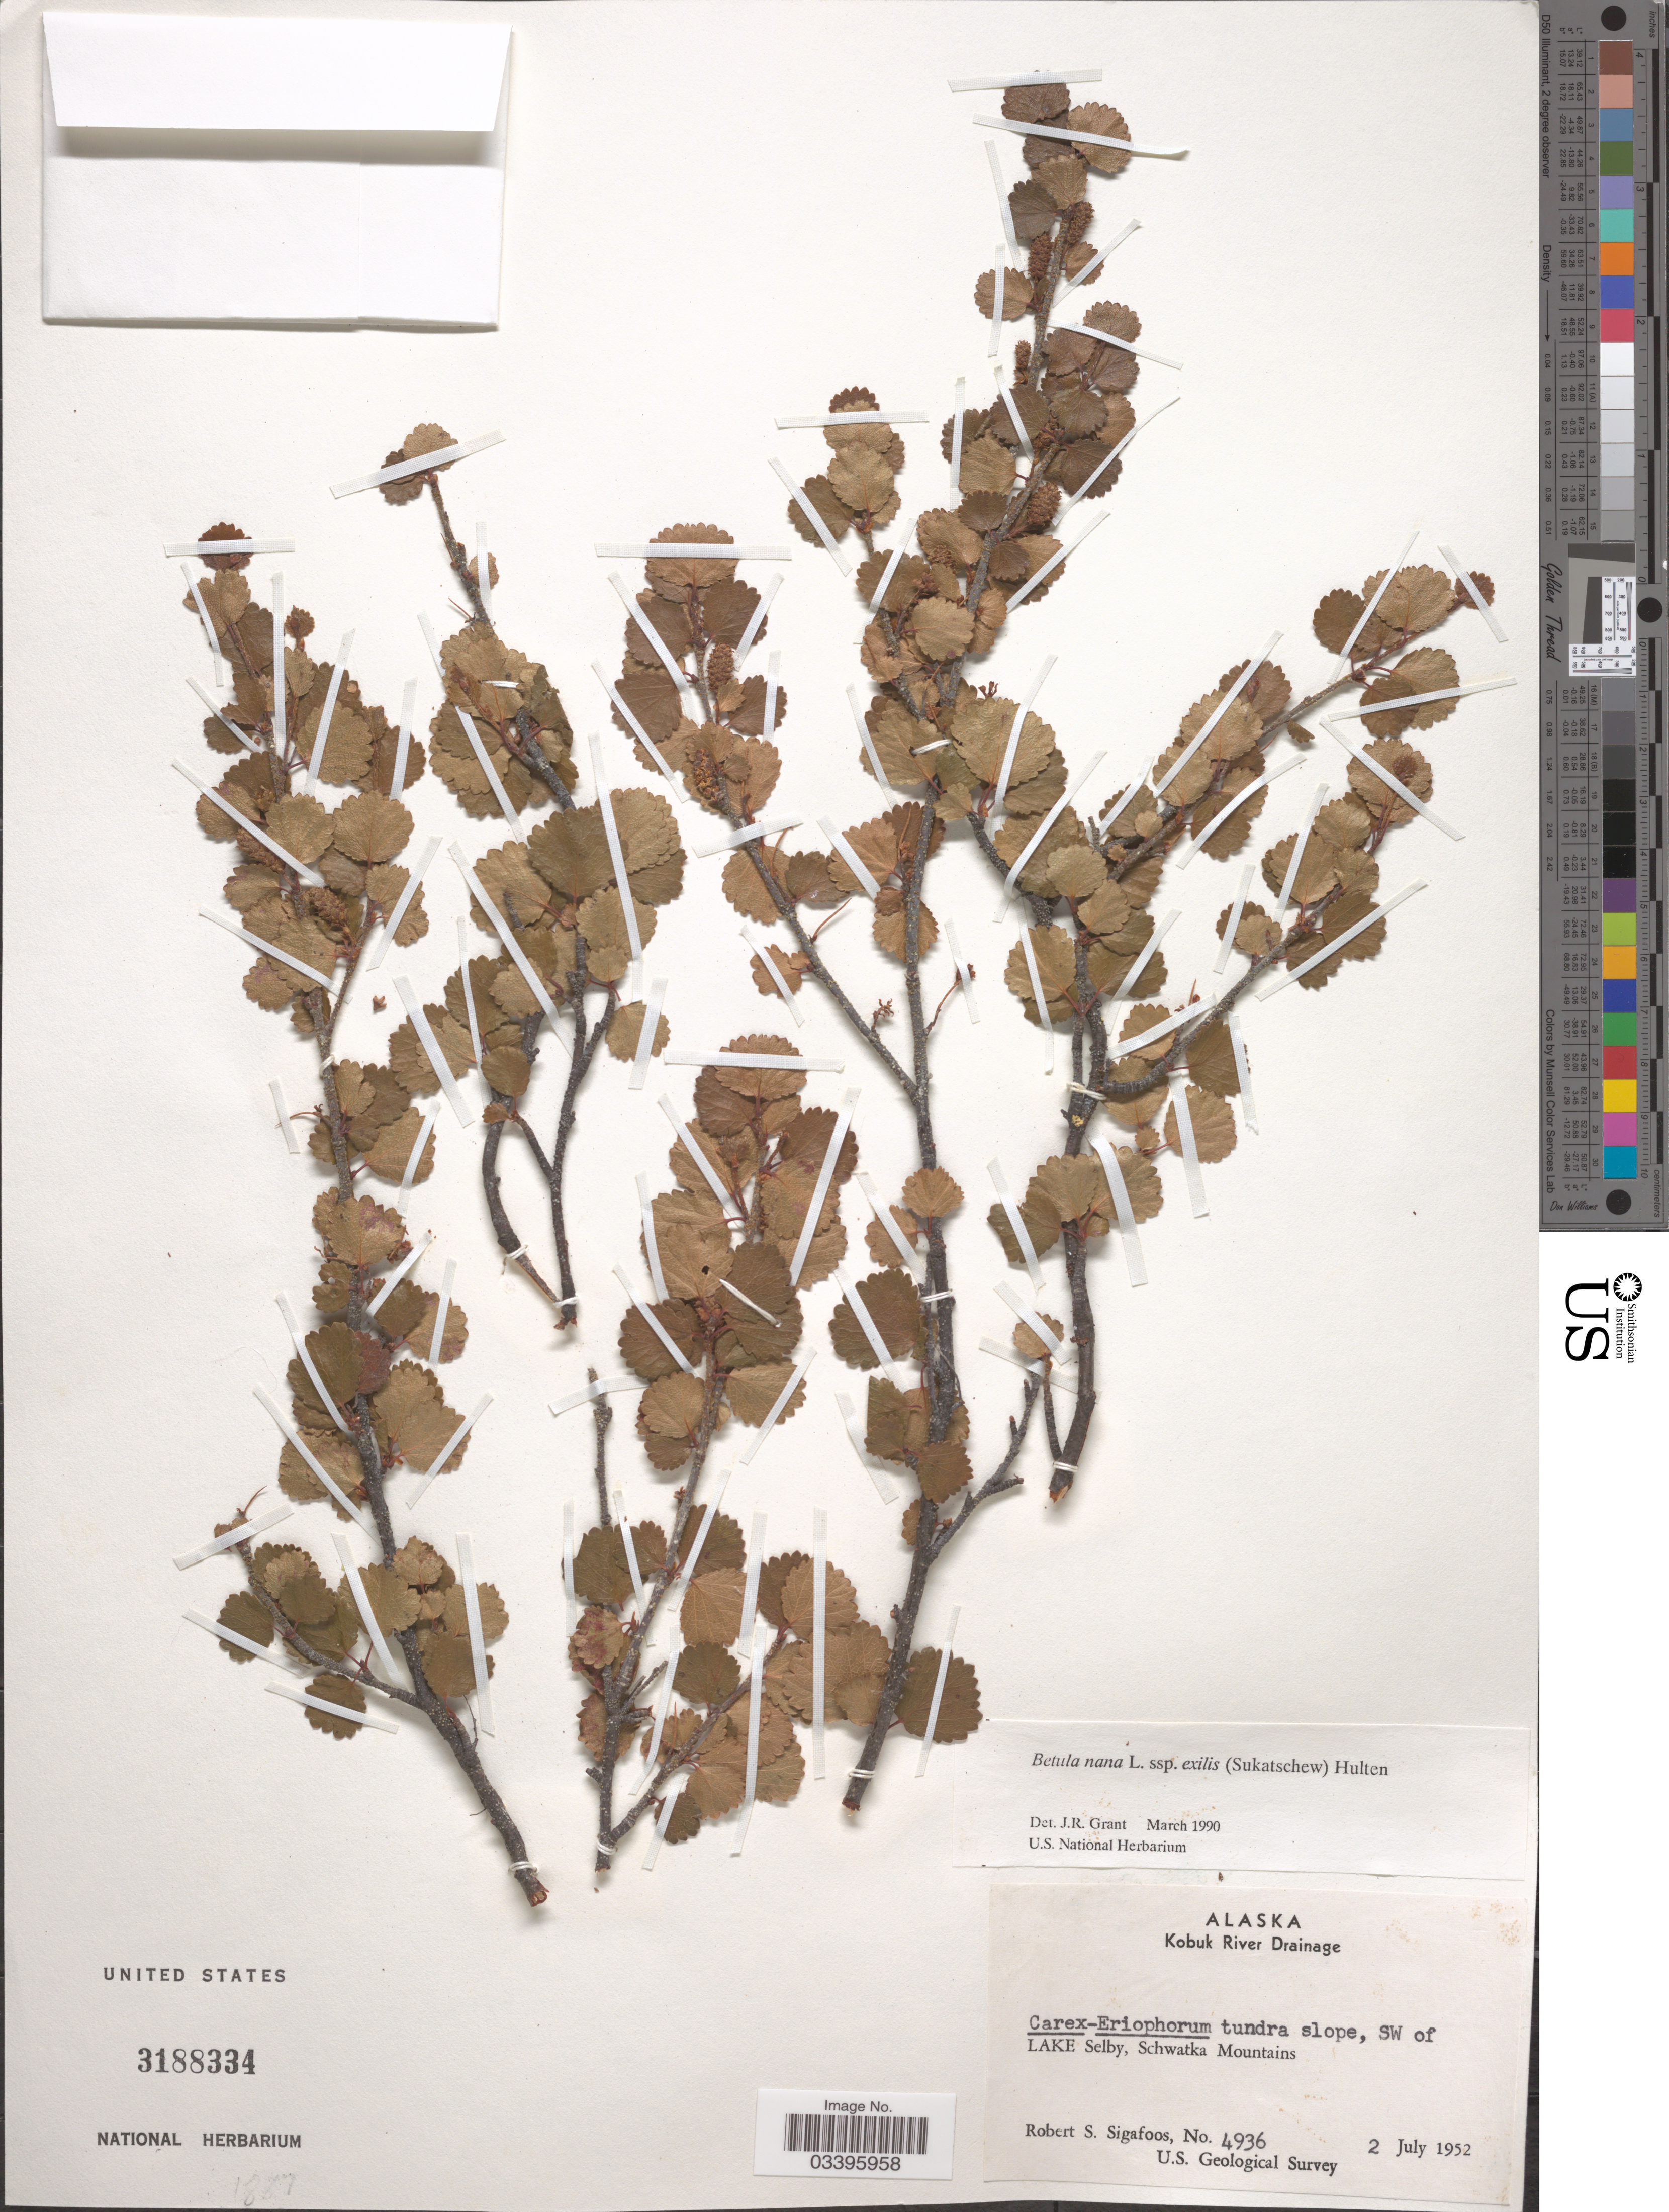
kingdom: Plantae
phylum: Tracheophyta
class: Magnoliopsida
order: Fagales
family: Betulaceae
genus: Betula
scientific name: Betula nana subsp. exilis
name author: L.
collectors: R. Sigafoos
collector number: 4936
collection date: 1952-07-02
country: United States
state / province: Alaska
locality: Kobuk River Drainage. Carex-Eriophorum [unsure placement] tundra [unsure placement] slope [unsure placement], SW of Lake Selby, Schwatka Mountains.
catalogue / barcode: US 3188334